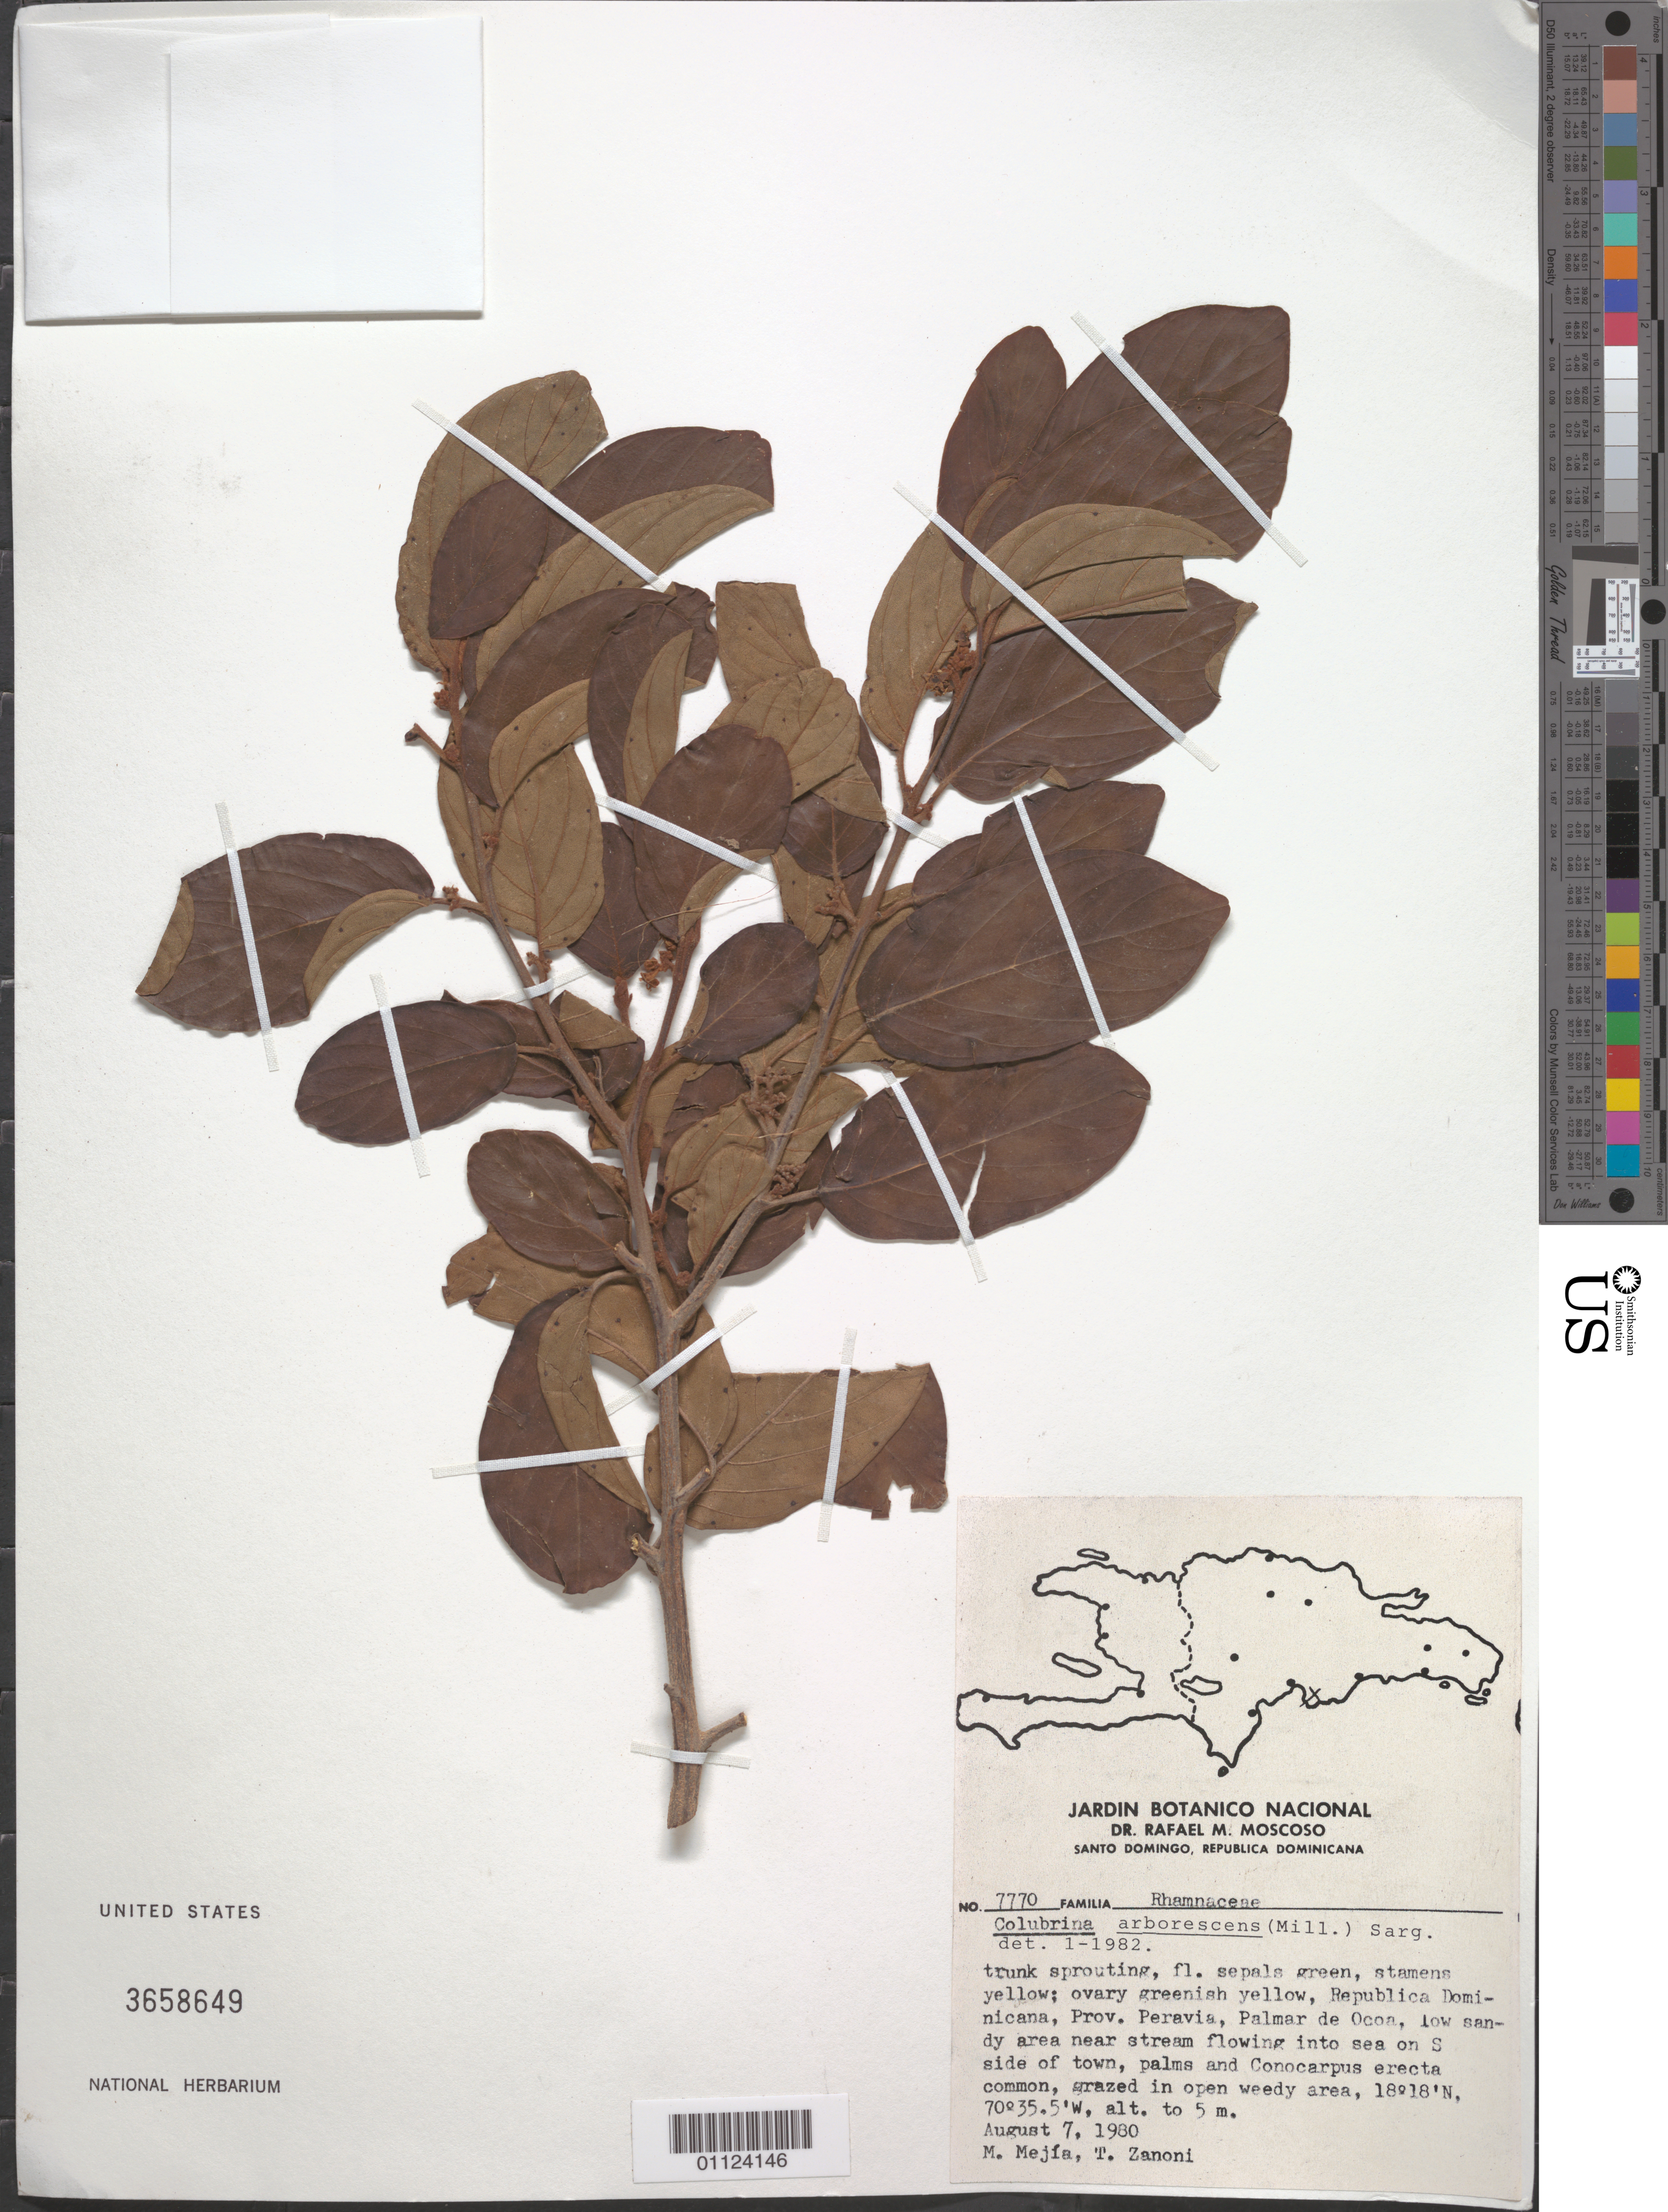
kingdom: Plantae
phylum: Tracheophyta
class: Magnoliopsida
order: Rosales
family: Rhamnaceae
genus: Colubrina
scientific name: Colubrina arborescens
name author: (Mill.) Sarg.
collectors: M. Mejia & T. A. Zanoni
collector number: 7770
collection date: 1980-08-07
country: Dominican Republic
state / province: Peravia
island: Hispaniola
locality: Palmar de Ocoa, S side of town.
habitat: Low sandy area near stream flowing into sea; palms and Conocarpus erecta common, grazed in open weedy area.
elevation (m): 5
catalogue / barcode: US 3658649